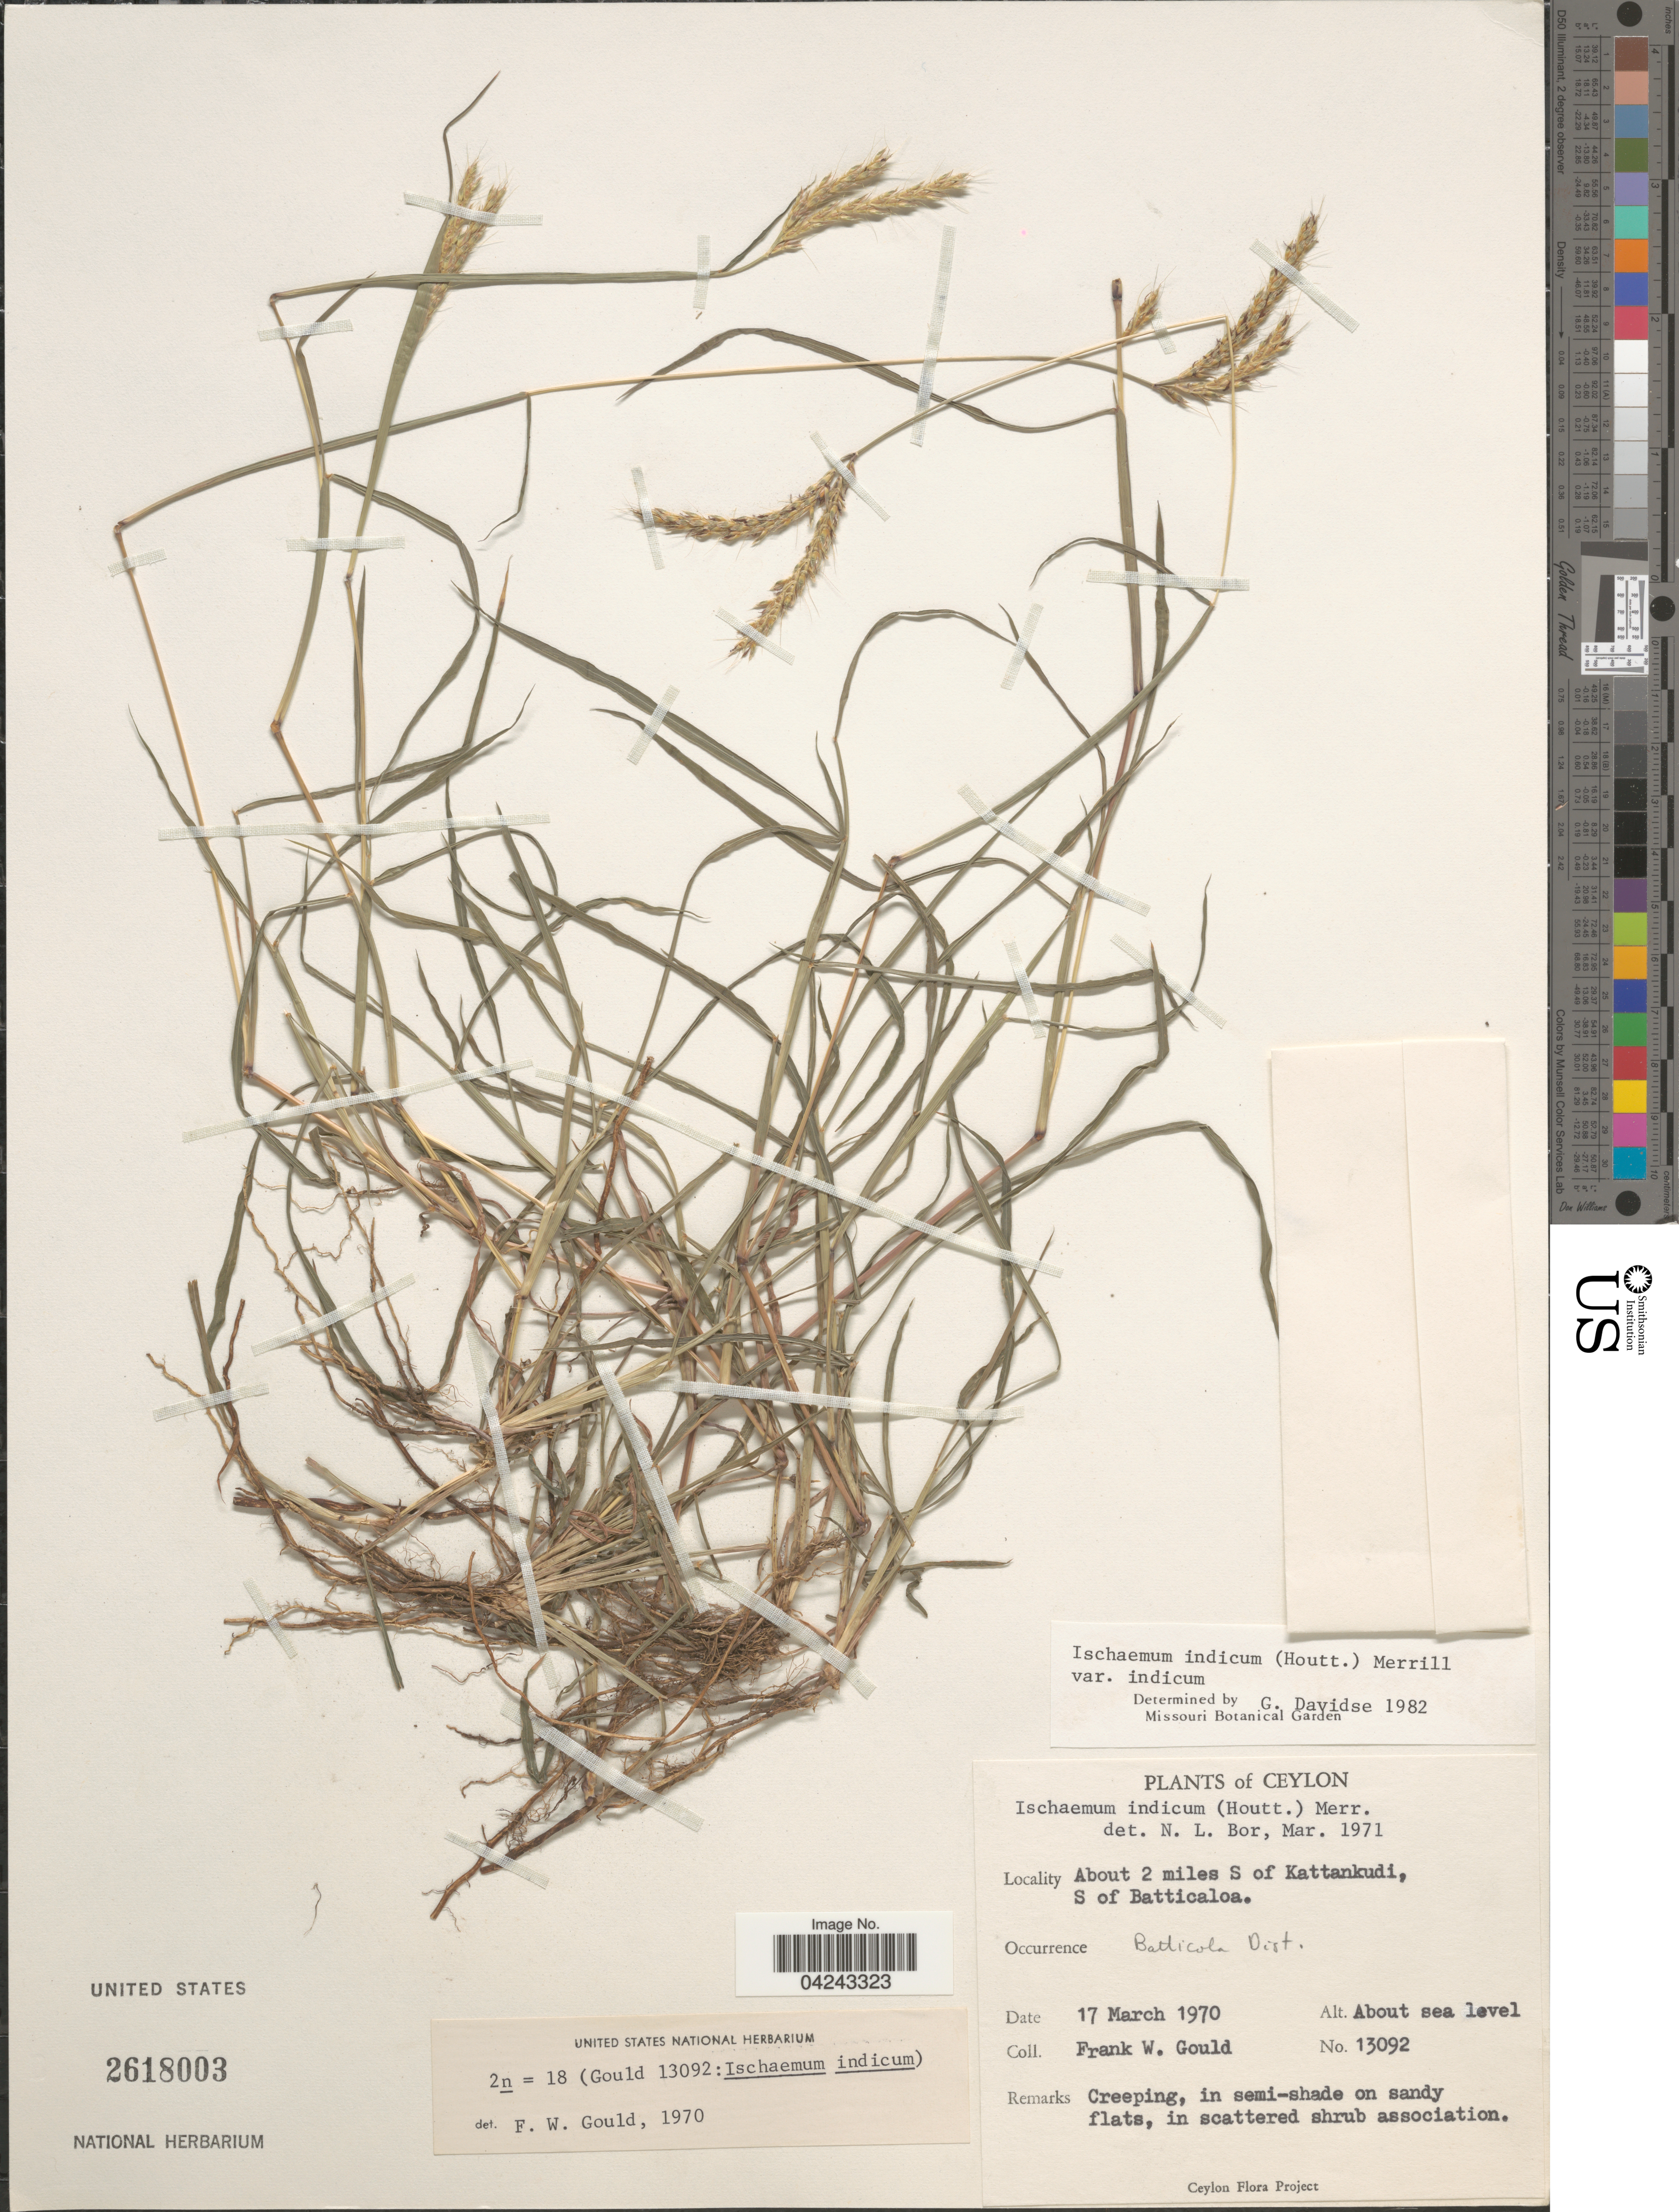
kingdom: Plantae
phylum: Tracheophyta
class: Liliopsida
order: Poales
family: Poaceae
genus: Ischaemum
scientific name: Ischaemum ciliare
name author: Retz.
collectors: F. W. Gould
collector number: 13092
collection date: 1970-03-17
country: Sri Lanka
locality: Ceylon. About 2 miles S of Kattankudi, S of Batticaloa. Batticola Dist.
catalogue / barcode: US 2618003